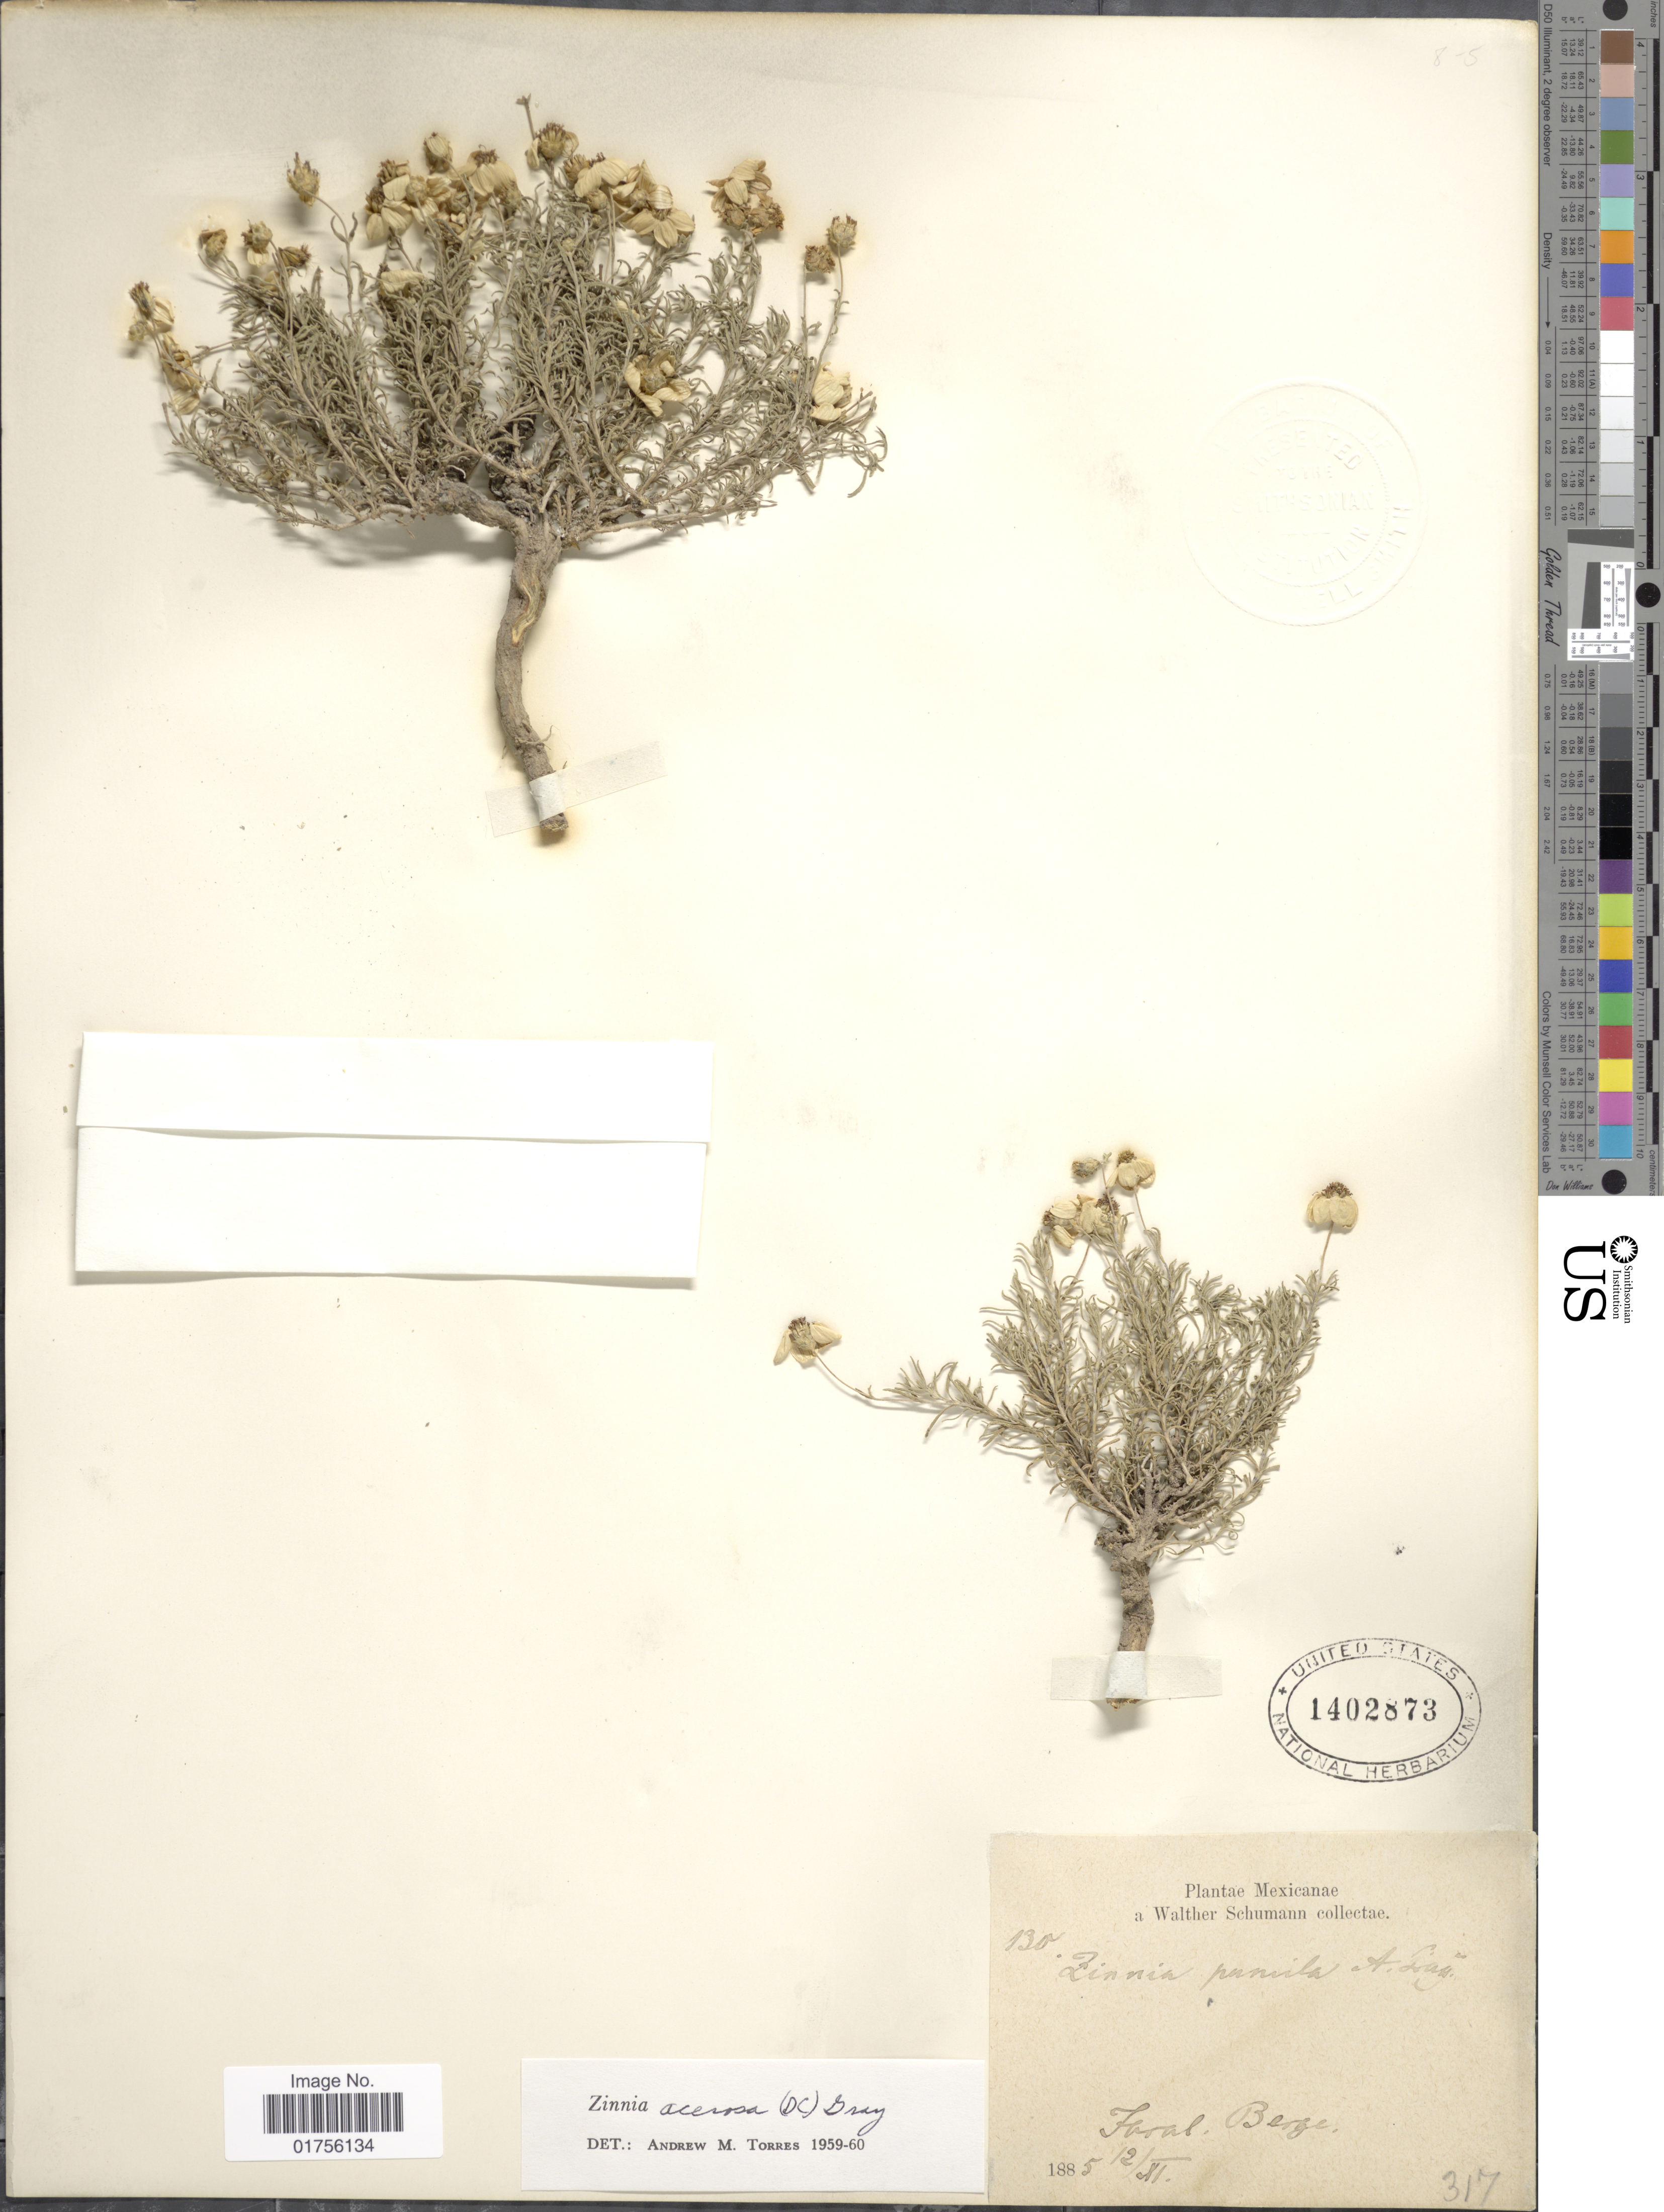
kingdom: Plantae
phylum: Tracheophyta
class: Magnoliopsida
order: Asterales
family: Asteraceae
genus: Zinnia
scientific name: Zinnia acerosa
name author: (DC.) A. Gray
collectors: W. Schumann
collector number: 130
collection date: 1885-11-12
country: Mexico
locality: Faral, Berge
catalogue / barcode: US 1402873